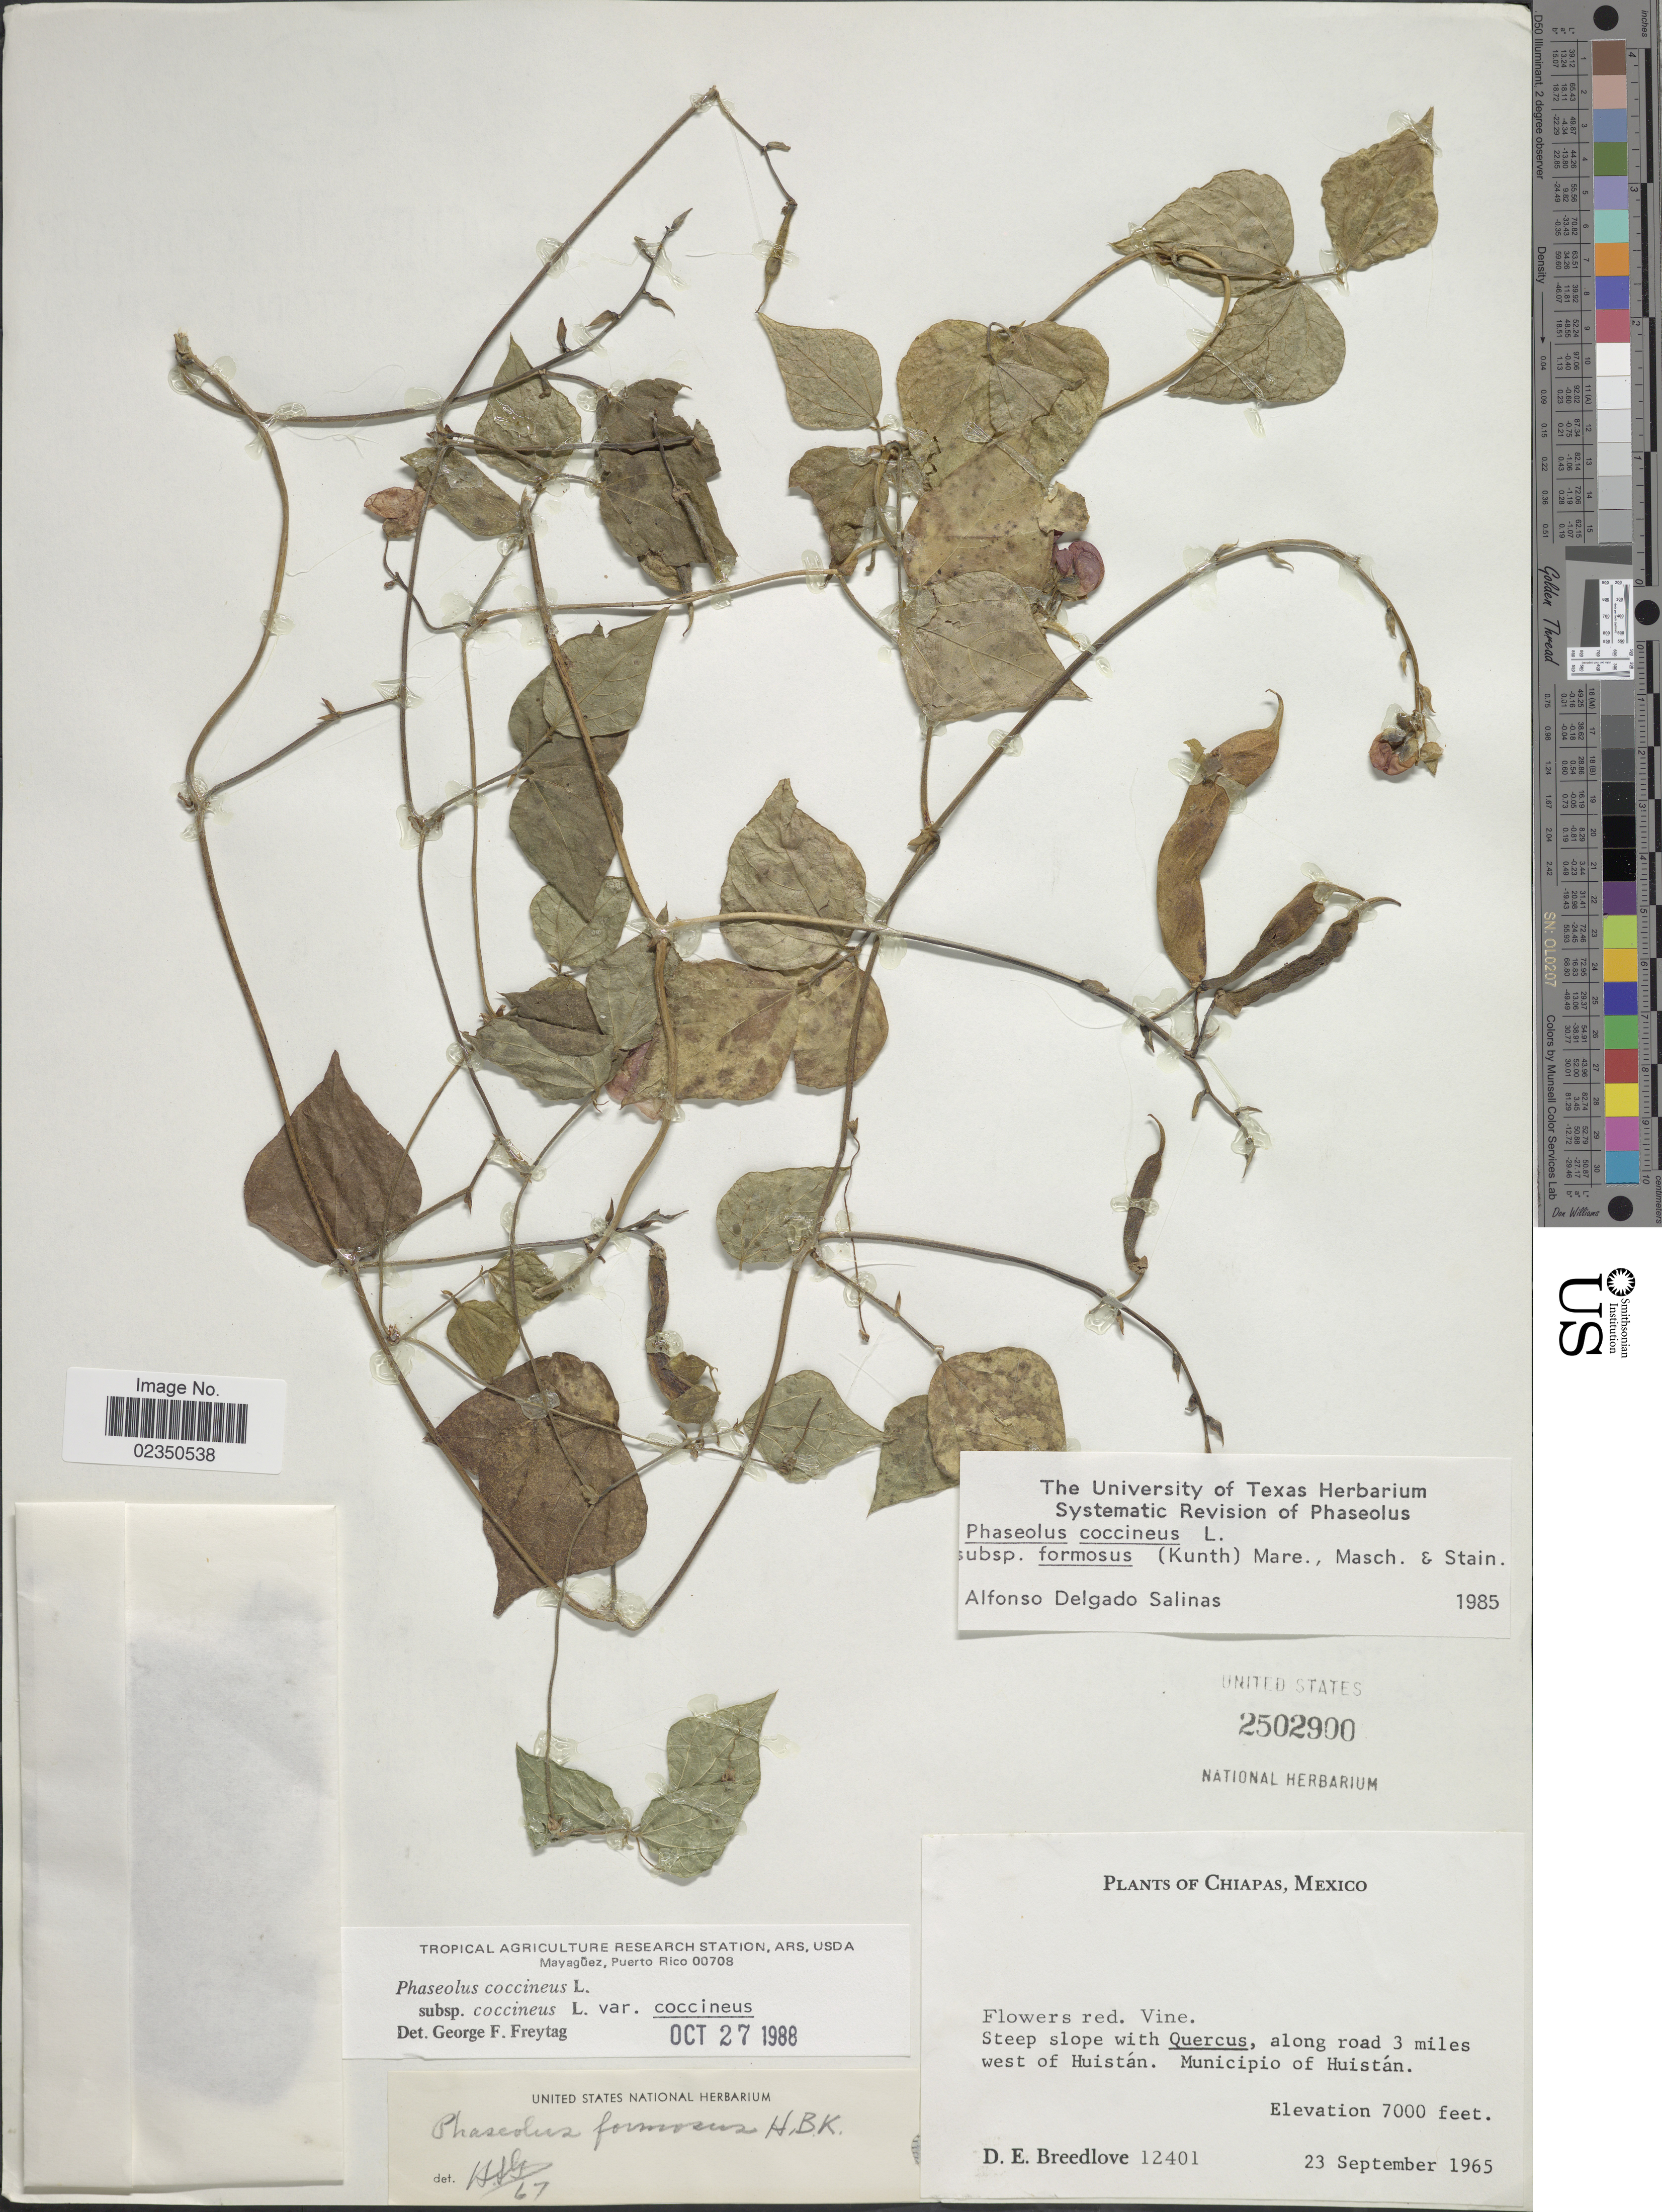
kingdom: Plantae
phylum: Tracheophyta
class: Magnoliopsida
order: Fabales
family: Fabaceae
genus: Phaseolus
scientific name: Phaseolus coccineus var. coccineus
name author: L.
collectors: D. E. Breedlove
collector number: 12401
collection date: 1965-09-23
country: Mexico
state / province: Chiapas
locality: Steep slope along road 3 miles west of Huistan, Municipio of Huistan.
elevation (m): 2134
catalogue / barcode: US 2502900